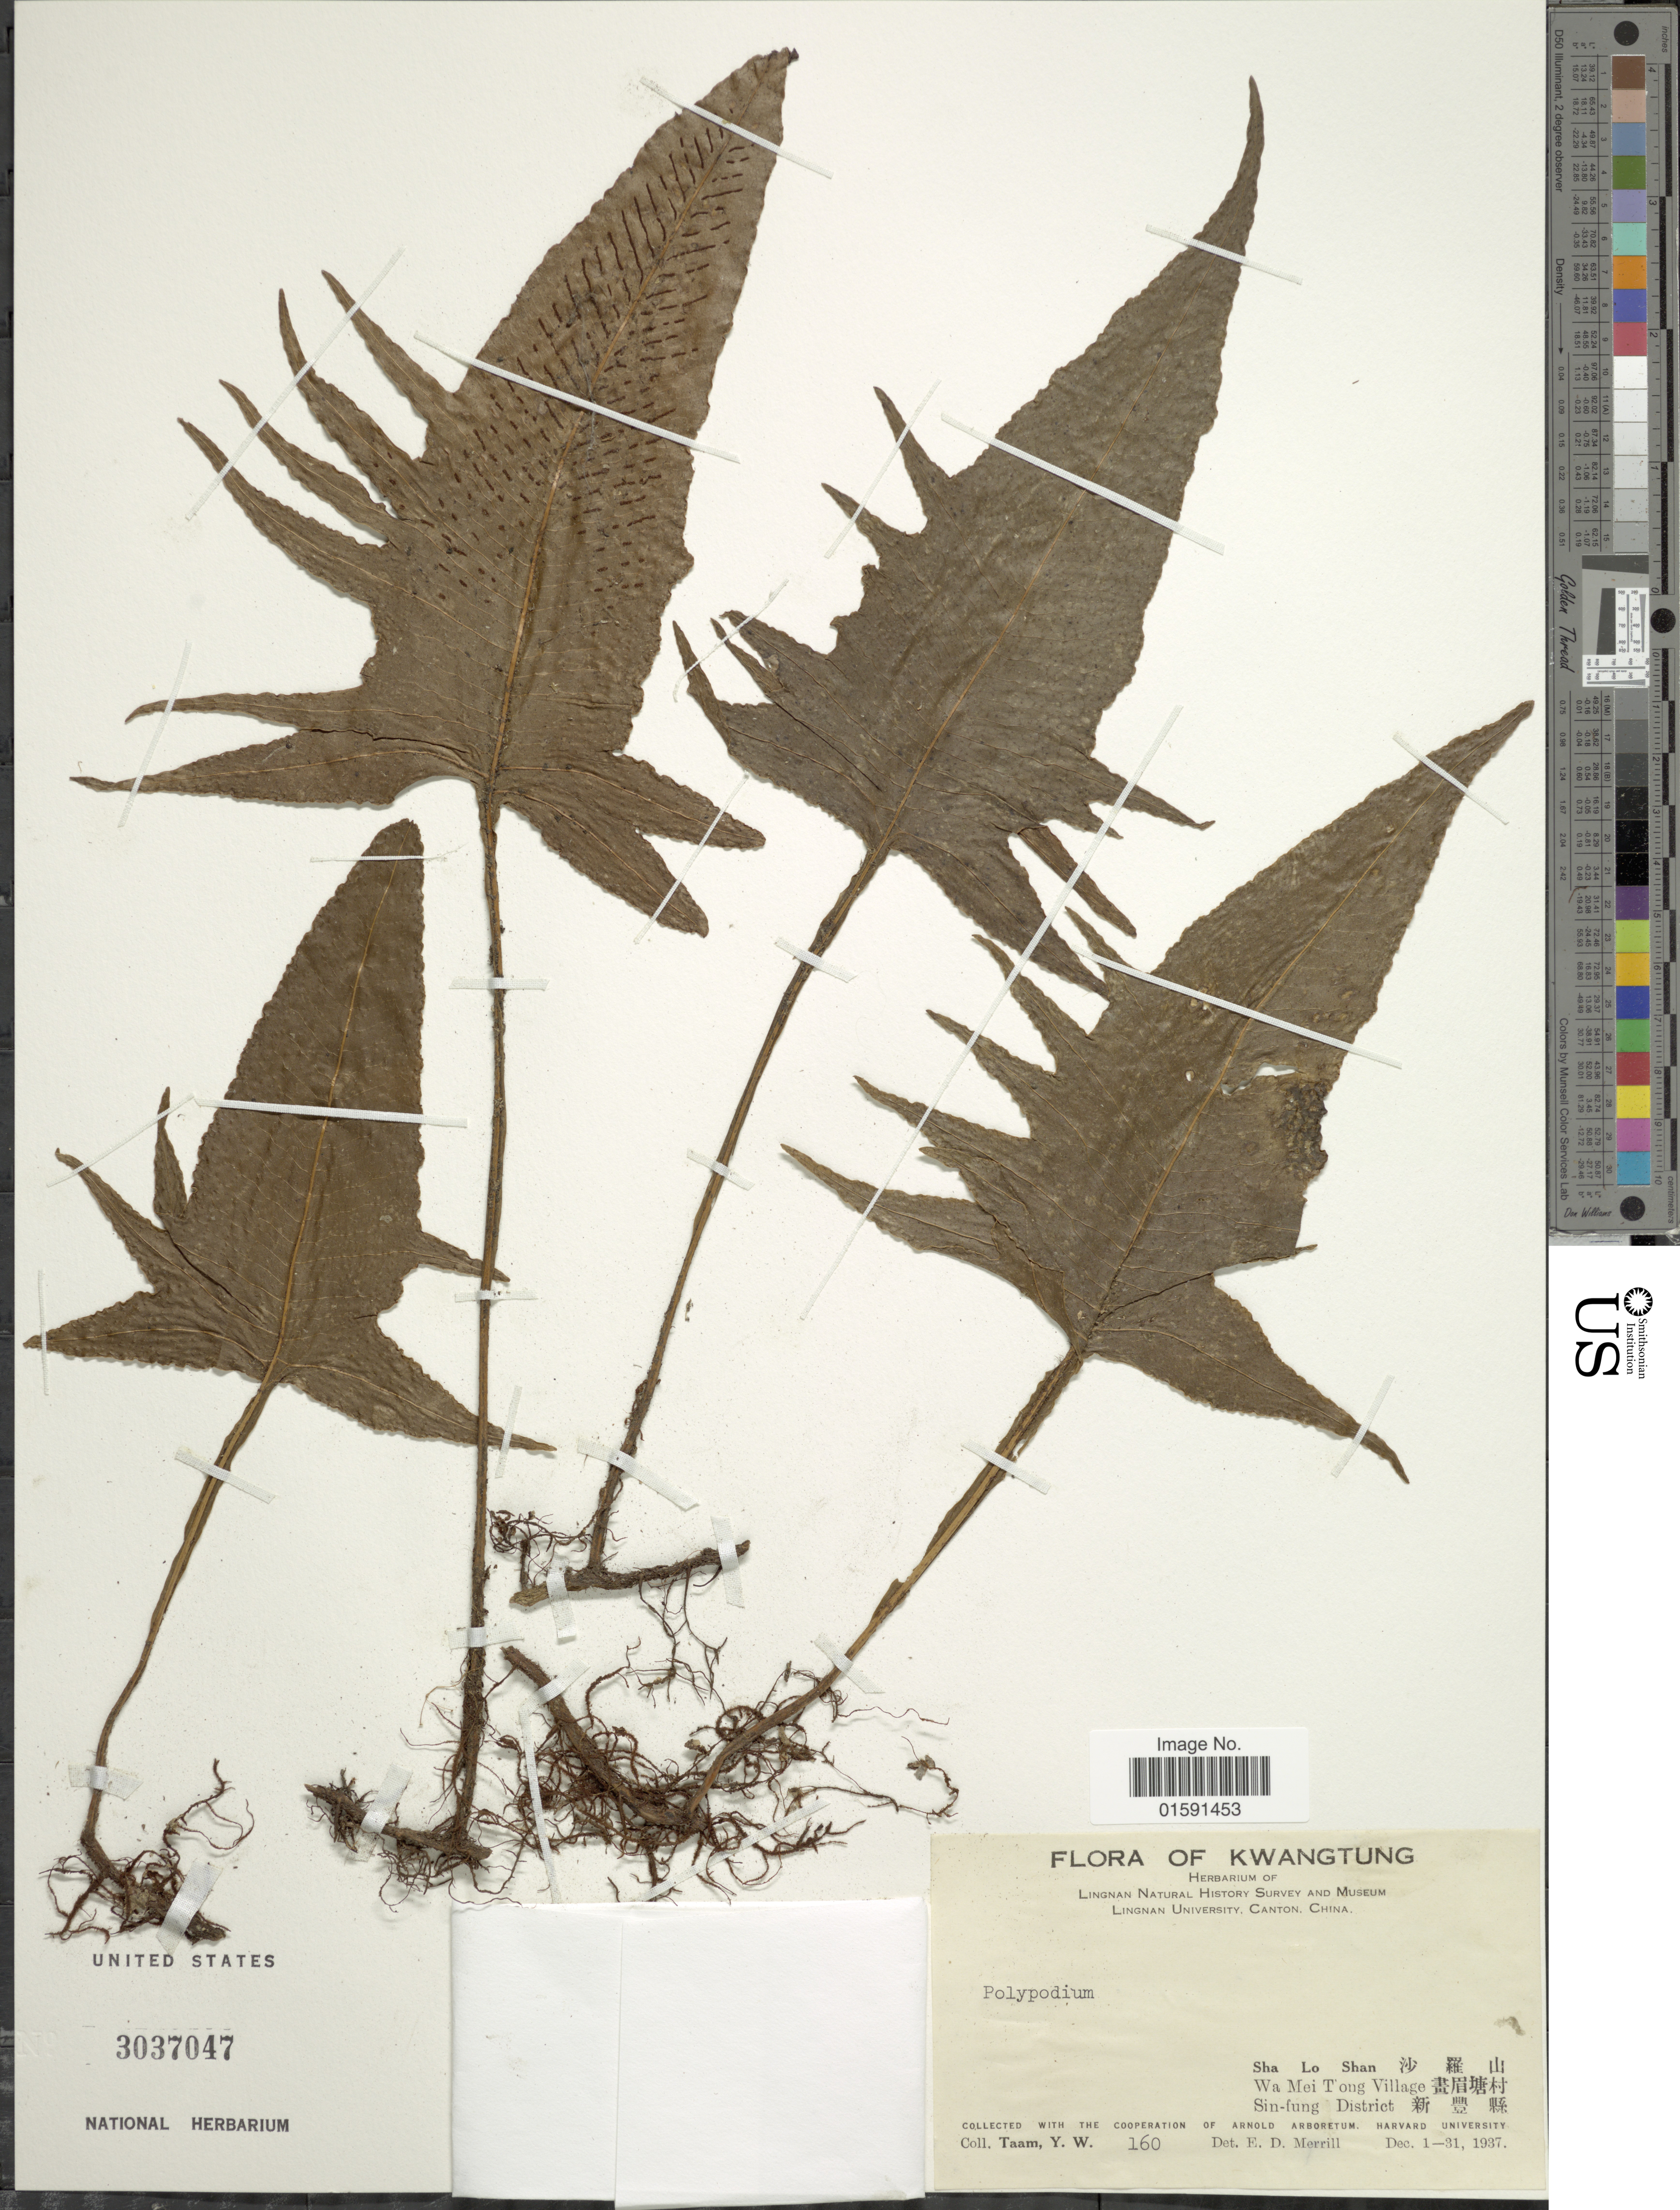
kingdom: Plantae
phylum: Tracheophyta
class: Polypodiopsida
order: Polypodiales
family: Polypodiaceae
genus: Selliguea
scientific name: Selliguea sp.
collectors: Y. W. Taam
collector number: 160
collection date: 1937-12-01/1937-12-31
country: China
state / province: Guangdong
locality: Kwangtung. Sha Lo Shan, Wa Mei TTong Village, Sin-fung District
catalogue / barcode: US 3037047